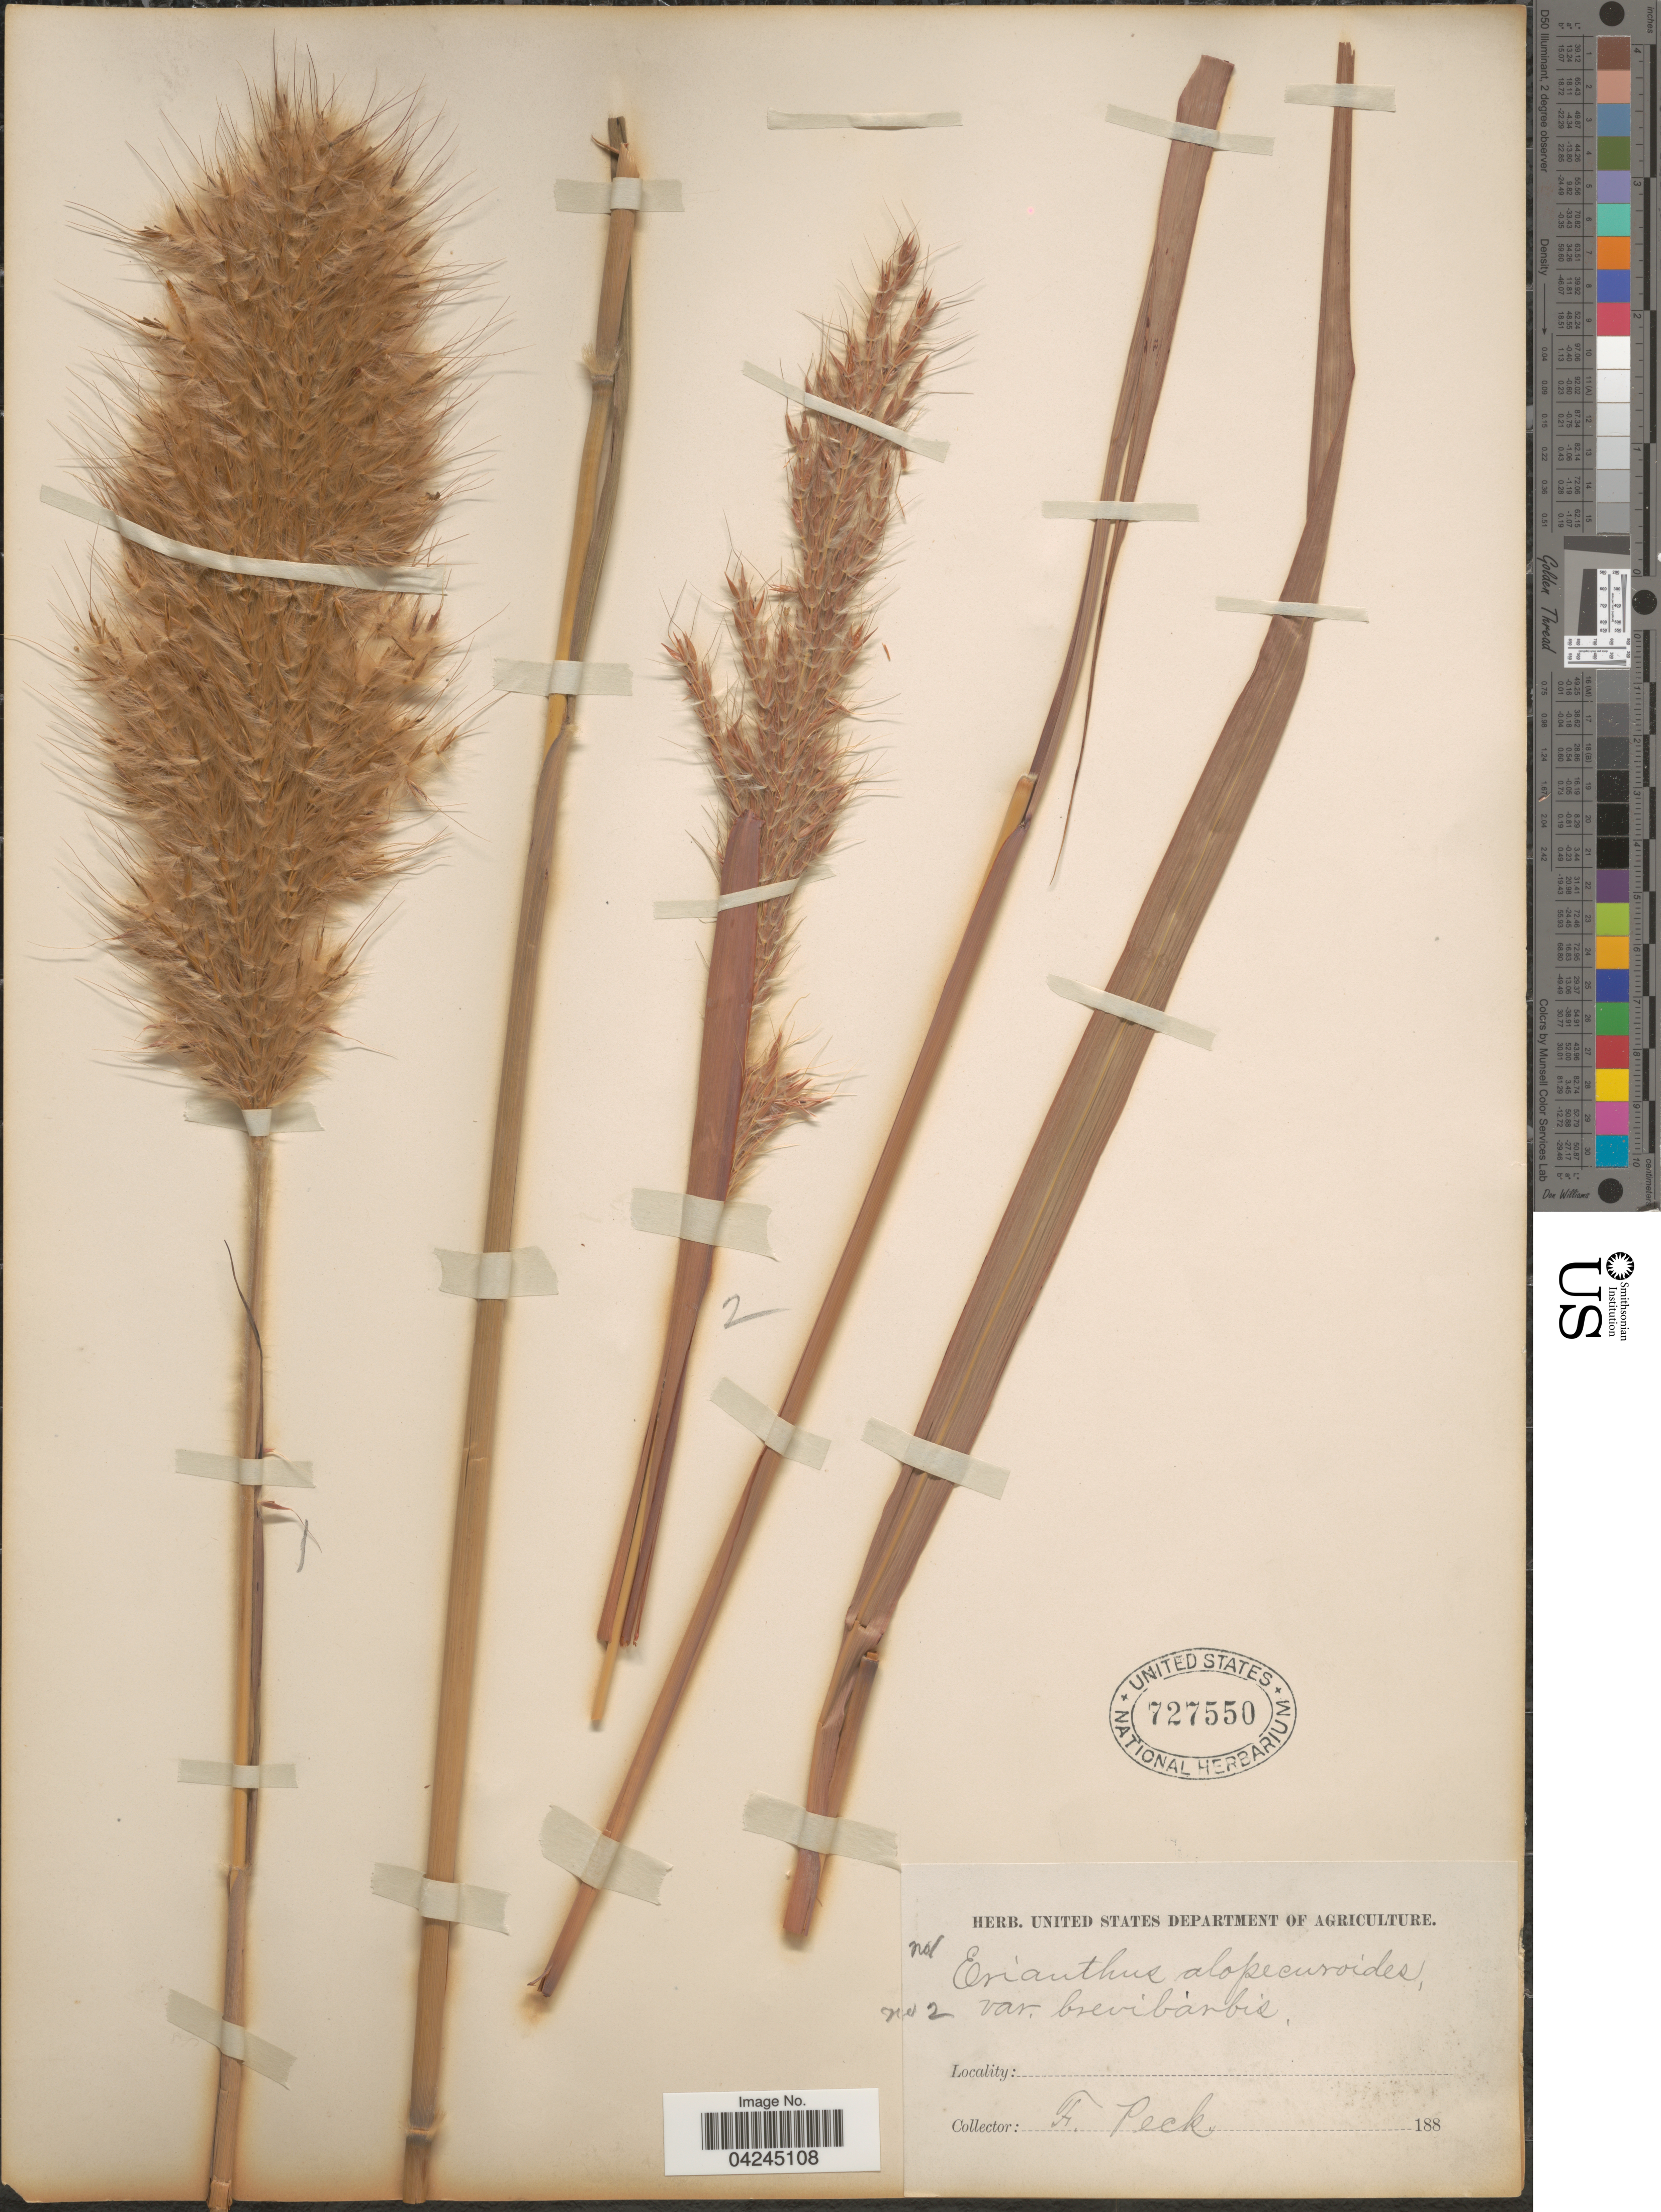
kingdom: Plantae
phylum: Tracheophyta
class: Liliopsida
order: Poales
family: Poaceae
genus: Erianthus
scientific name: Erianthus giganteus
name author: (Walter) P. Beauv.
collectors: F. Peck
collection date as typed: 188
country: United States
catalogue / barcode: US 727550